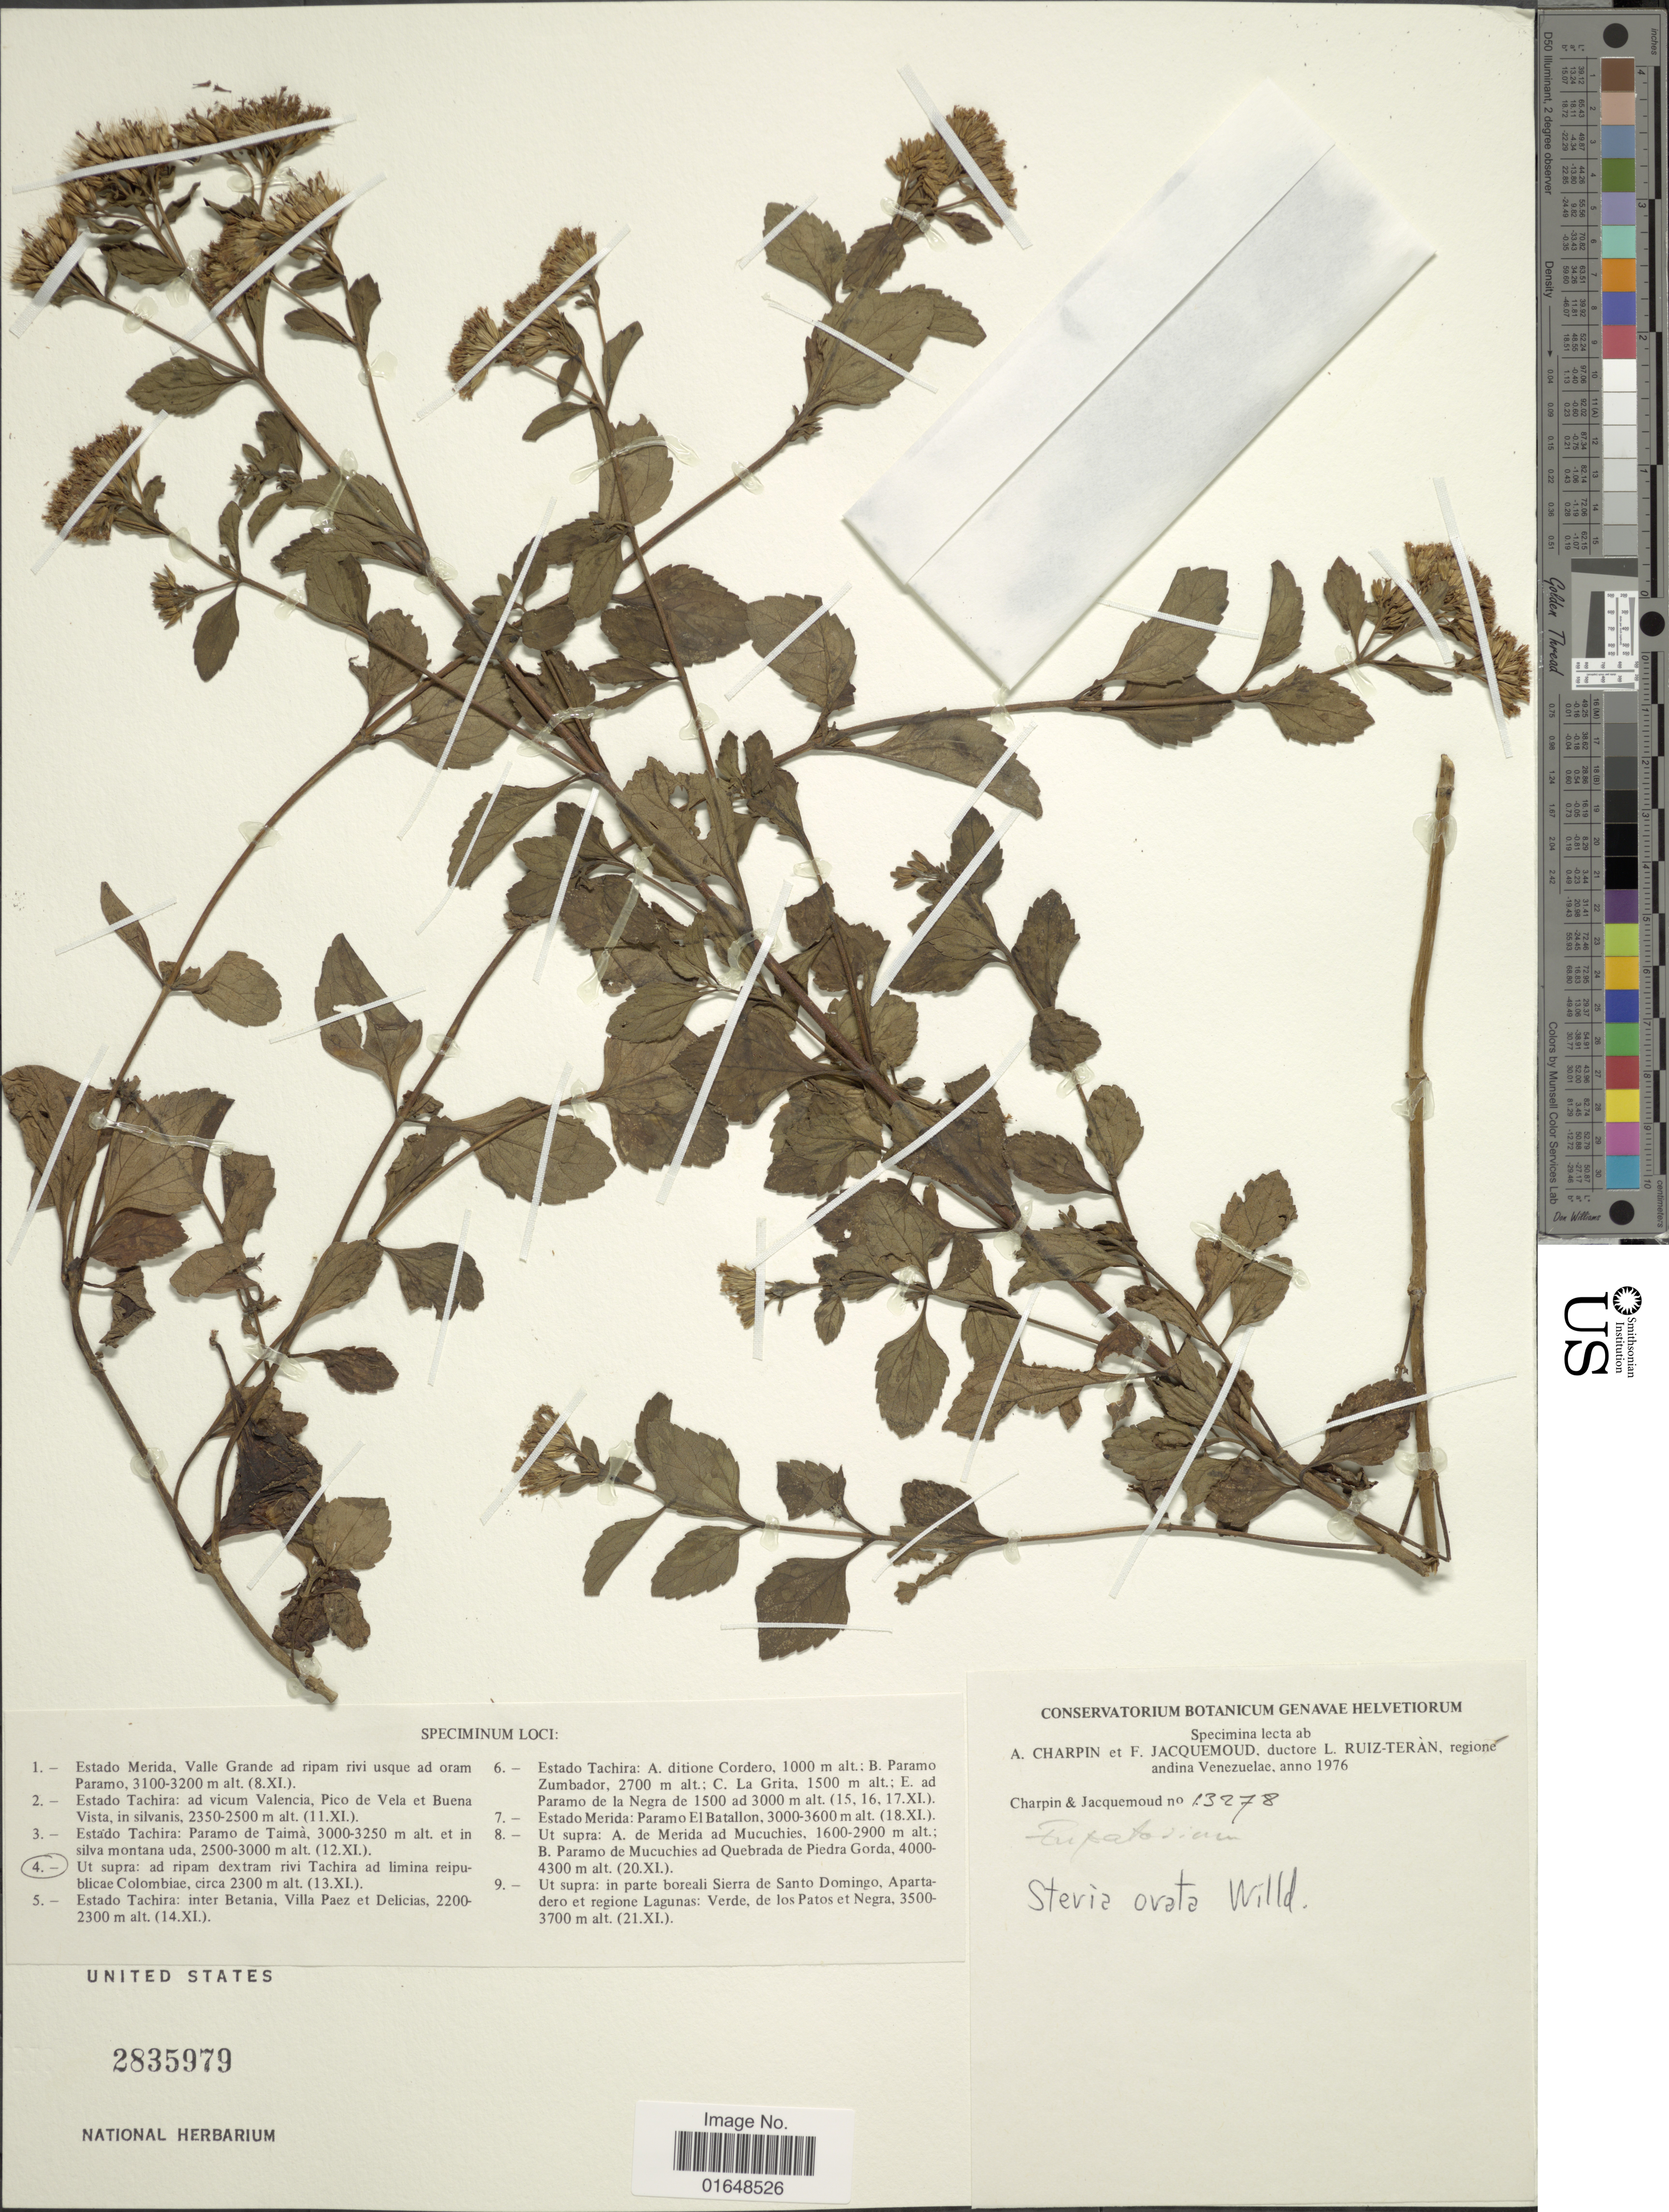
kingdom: Plantae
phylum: Tracheophyta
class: Magnoliopsida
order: Asterales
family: Asteraceae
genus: Stevia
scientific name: Stevia ovata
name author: Willd.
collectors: A. Charpin, F. Jacquemoud & L. Teran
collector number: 13278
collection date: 1976-11-13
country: Venezuela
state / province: Tachira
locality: Ut supra: ad ripam dextram rivi tachira ad limina reipublicae Colombiae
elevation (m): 2300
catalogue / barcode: US 2835979